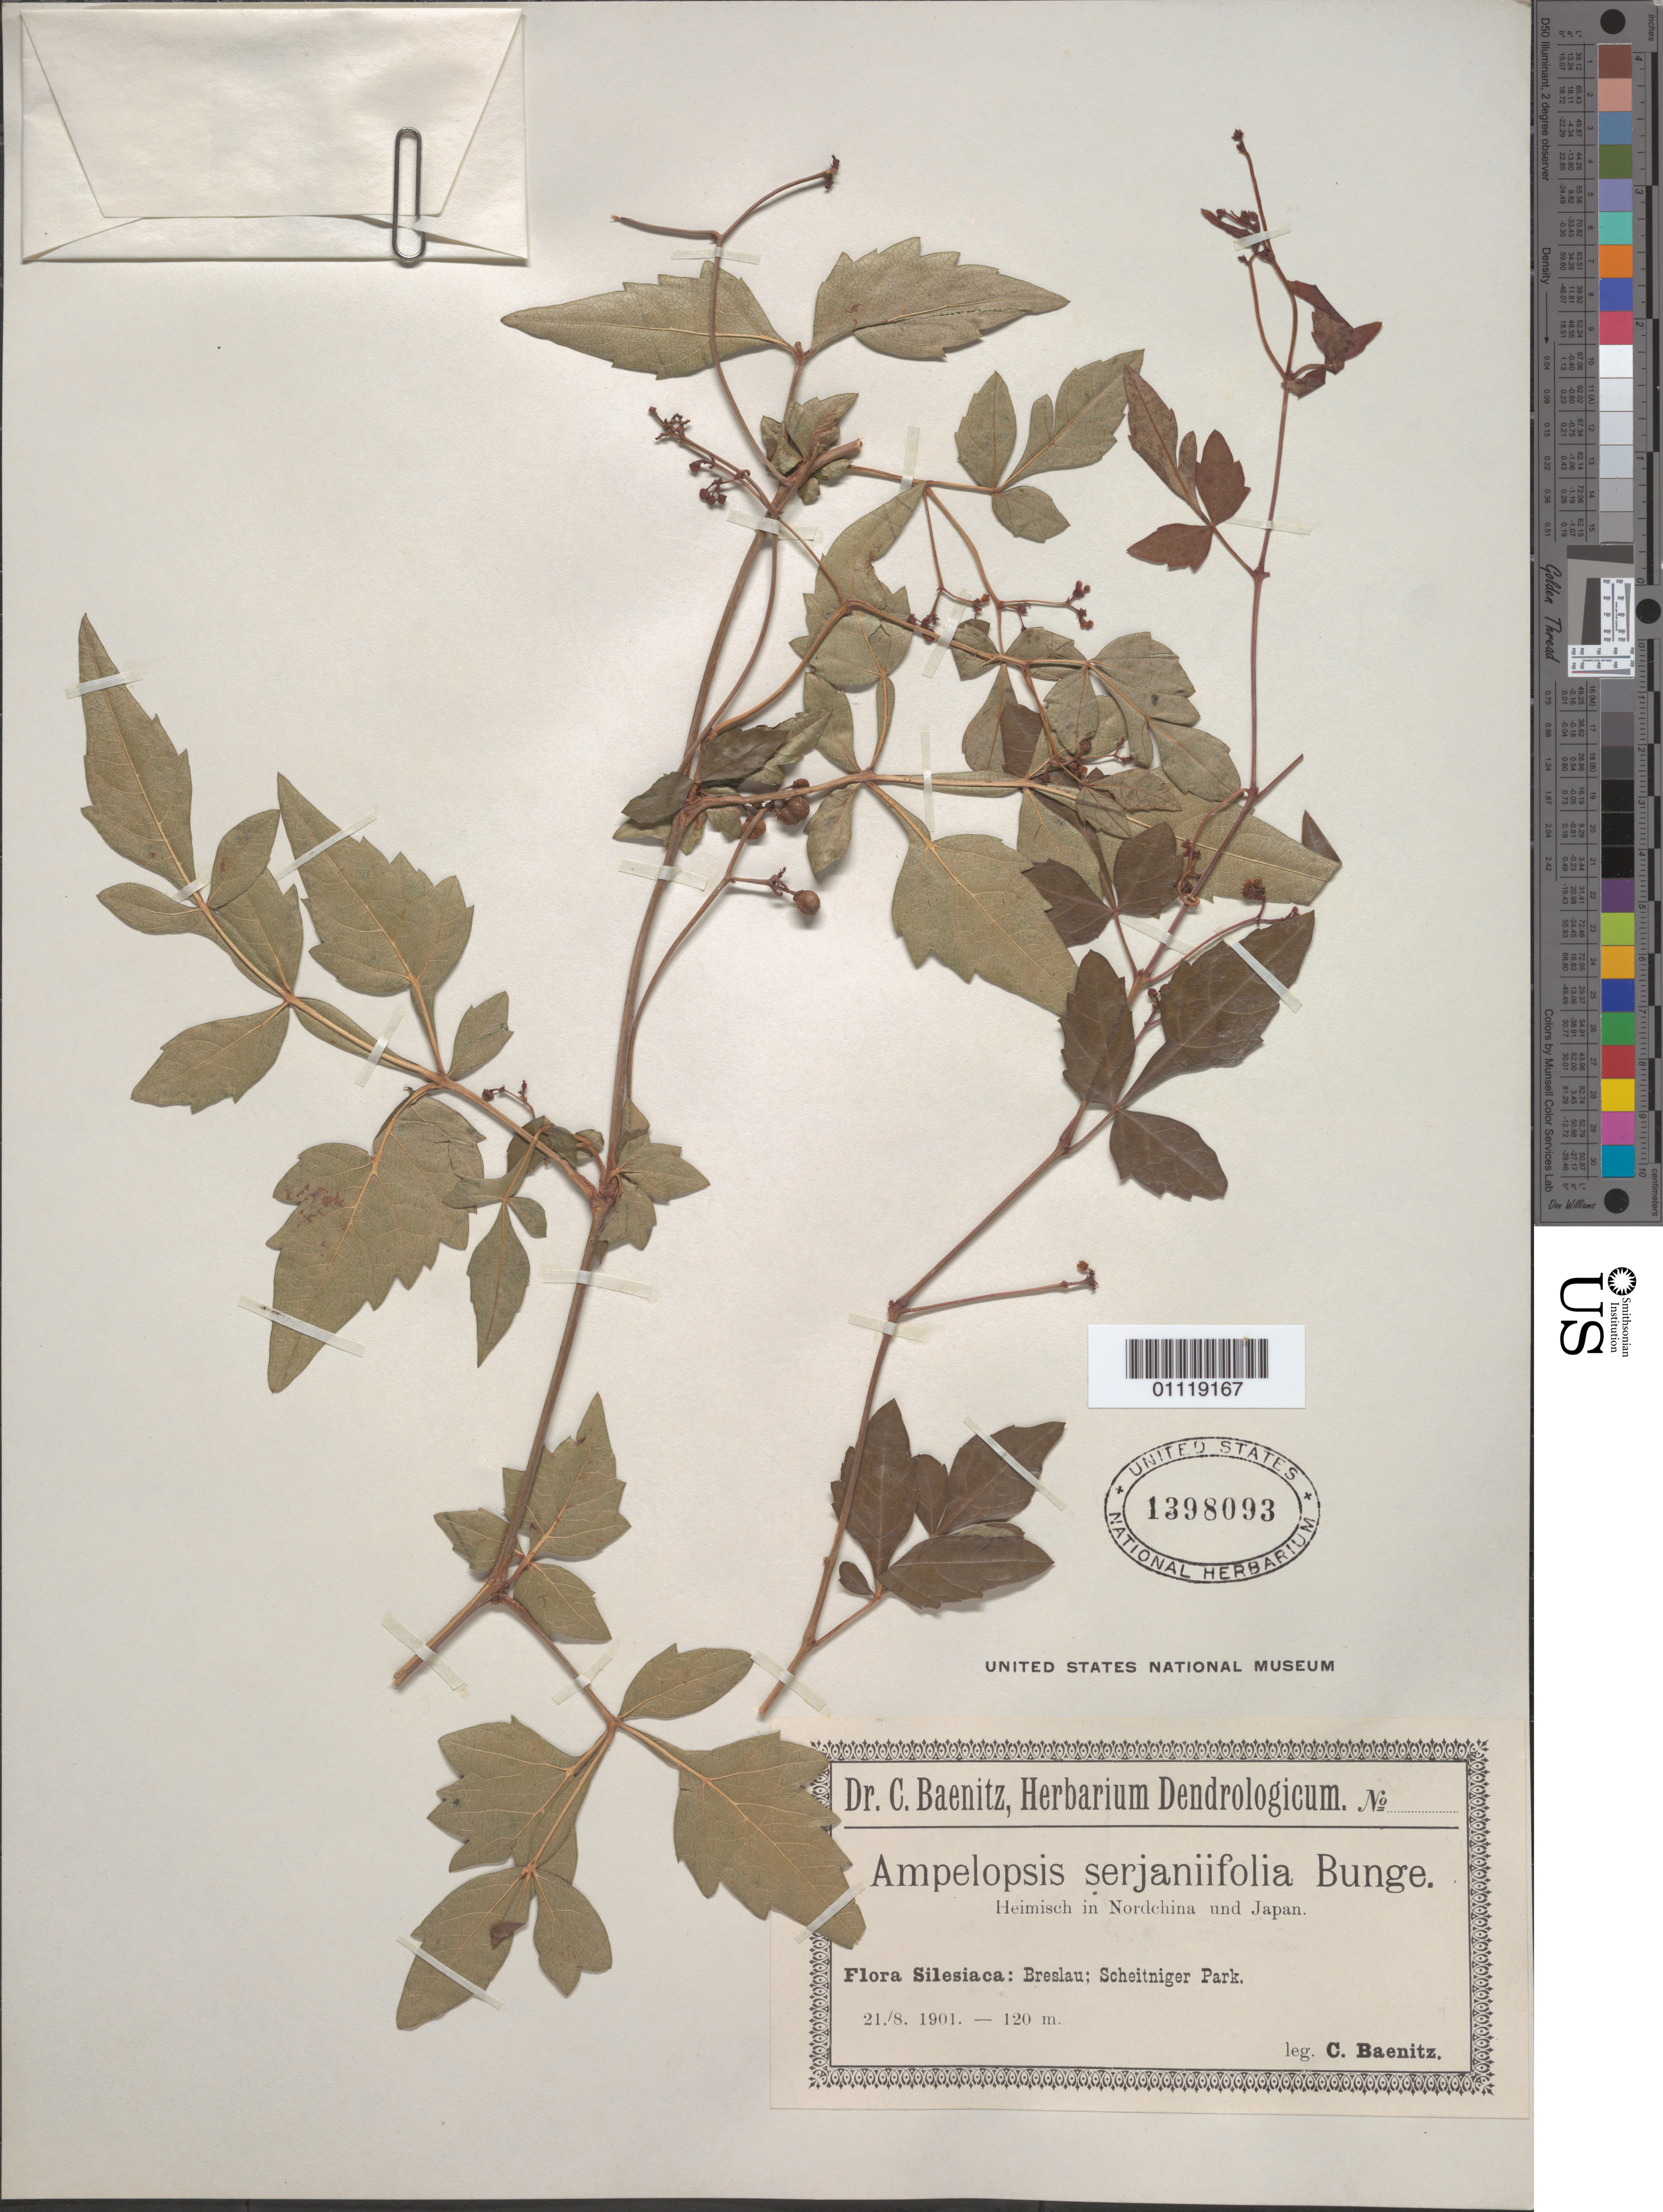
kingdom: Plantae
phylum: Tracheophyta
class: Magnoliopsida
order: Vitales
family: Vitaceae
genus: Ampelopsis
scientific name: Ampelopsis japonica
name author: (Thunb.) Makino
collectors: C. G. Baenitz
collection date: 1901-08-21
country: Poland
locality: Flora Silesiaca: Breslau; Scheitniger Park. Heimisch in [native to] Nordchina und Japan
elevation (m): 120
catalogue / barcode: US 1398093